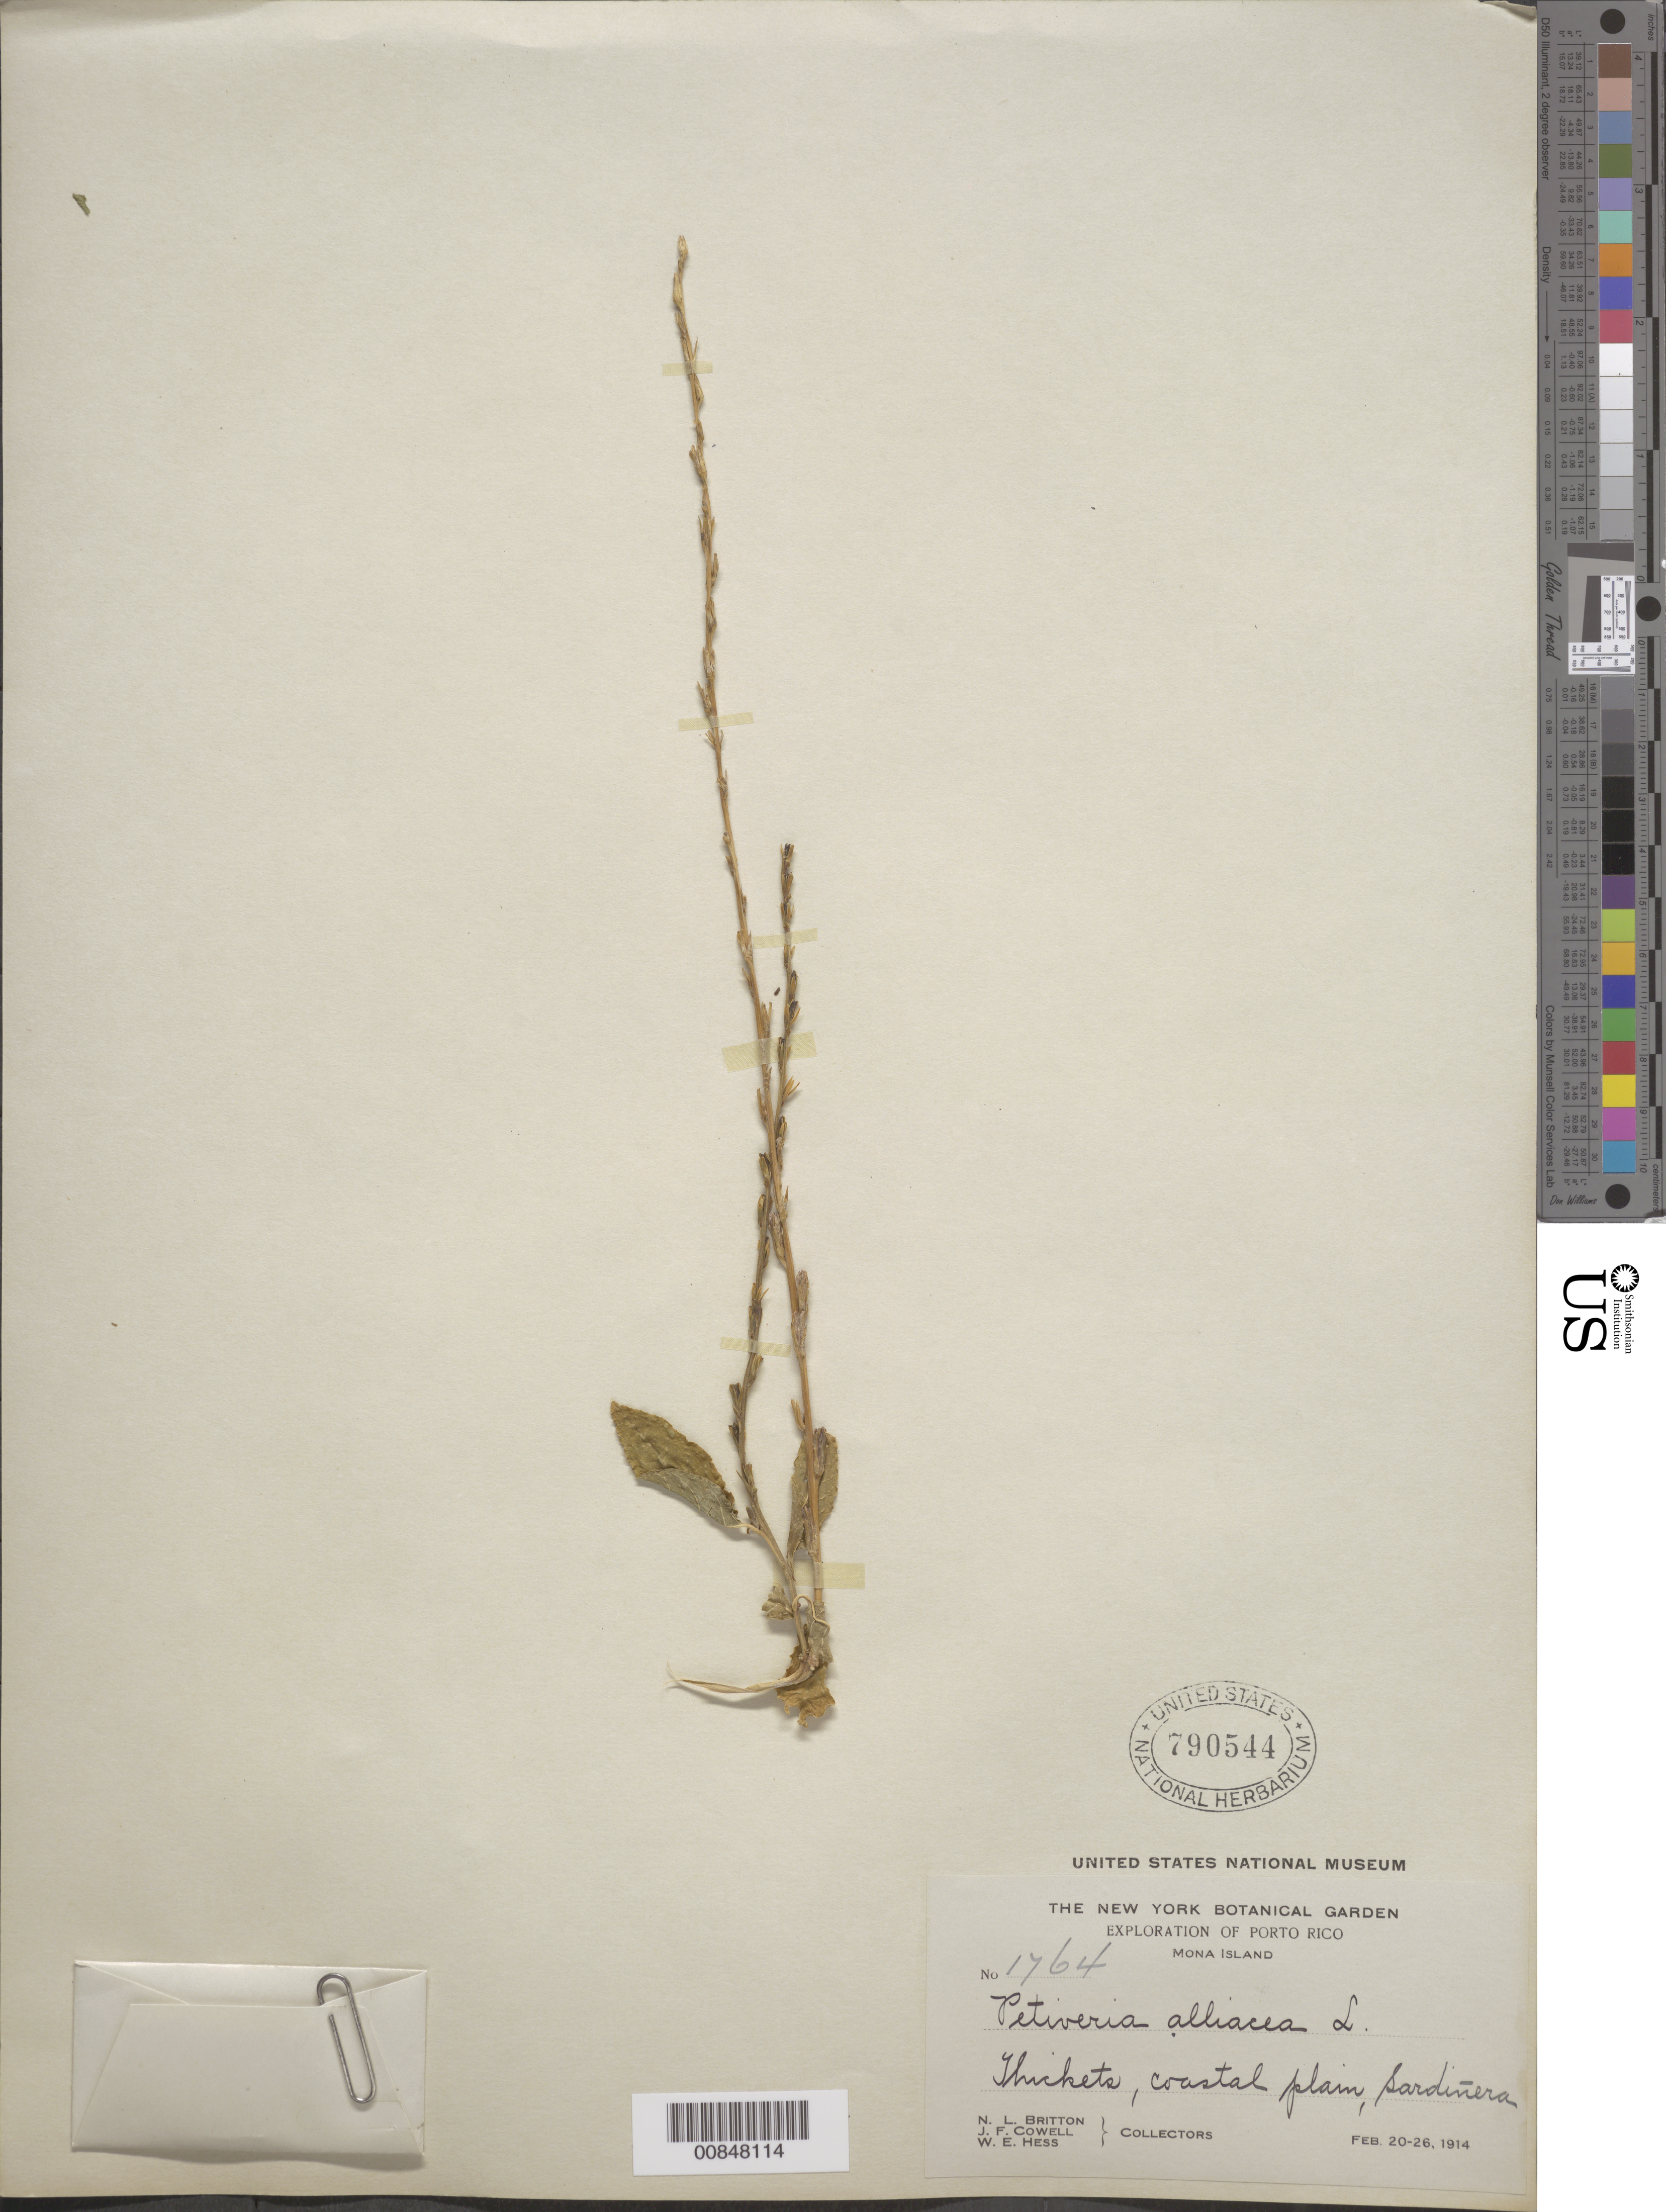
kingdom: Plantae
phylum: Tracheophyta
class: Magnoliopsida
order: Caryophyllales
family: Phytolaccaceae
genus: Petiveria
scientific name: Petiveria alliacea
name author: L.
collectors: N. Britton, J. F. Cowell & W. Hess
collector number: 1764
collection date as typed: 20 Feb 1914 to 26 Feb 1914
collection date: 1914-02-20/1914-02-26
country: Puerto Rico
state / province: Mayaguëz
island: Mona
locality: Mona Island: Sardinera.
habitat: Thickets, coastal plain.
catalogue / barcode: US 790544